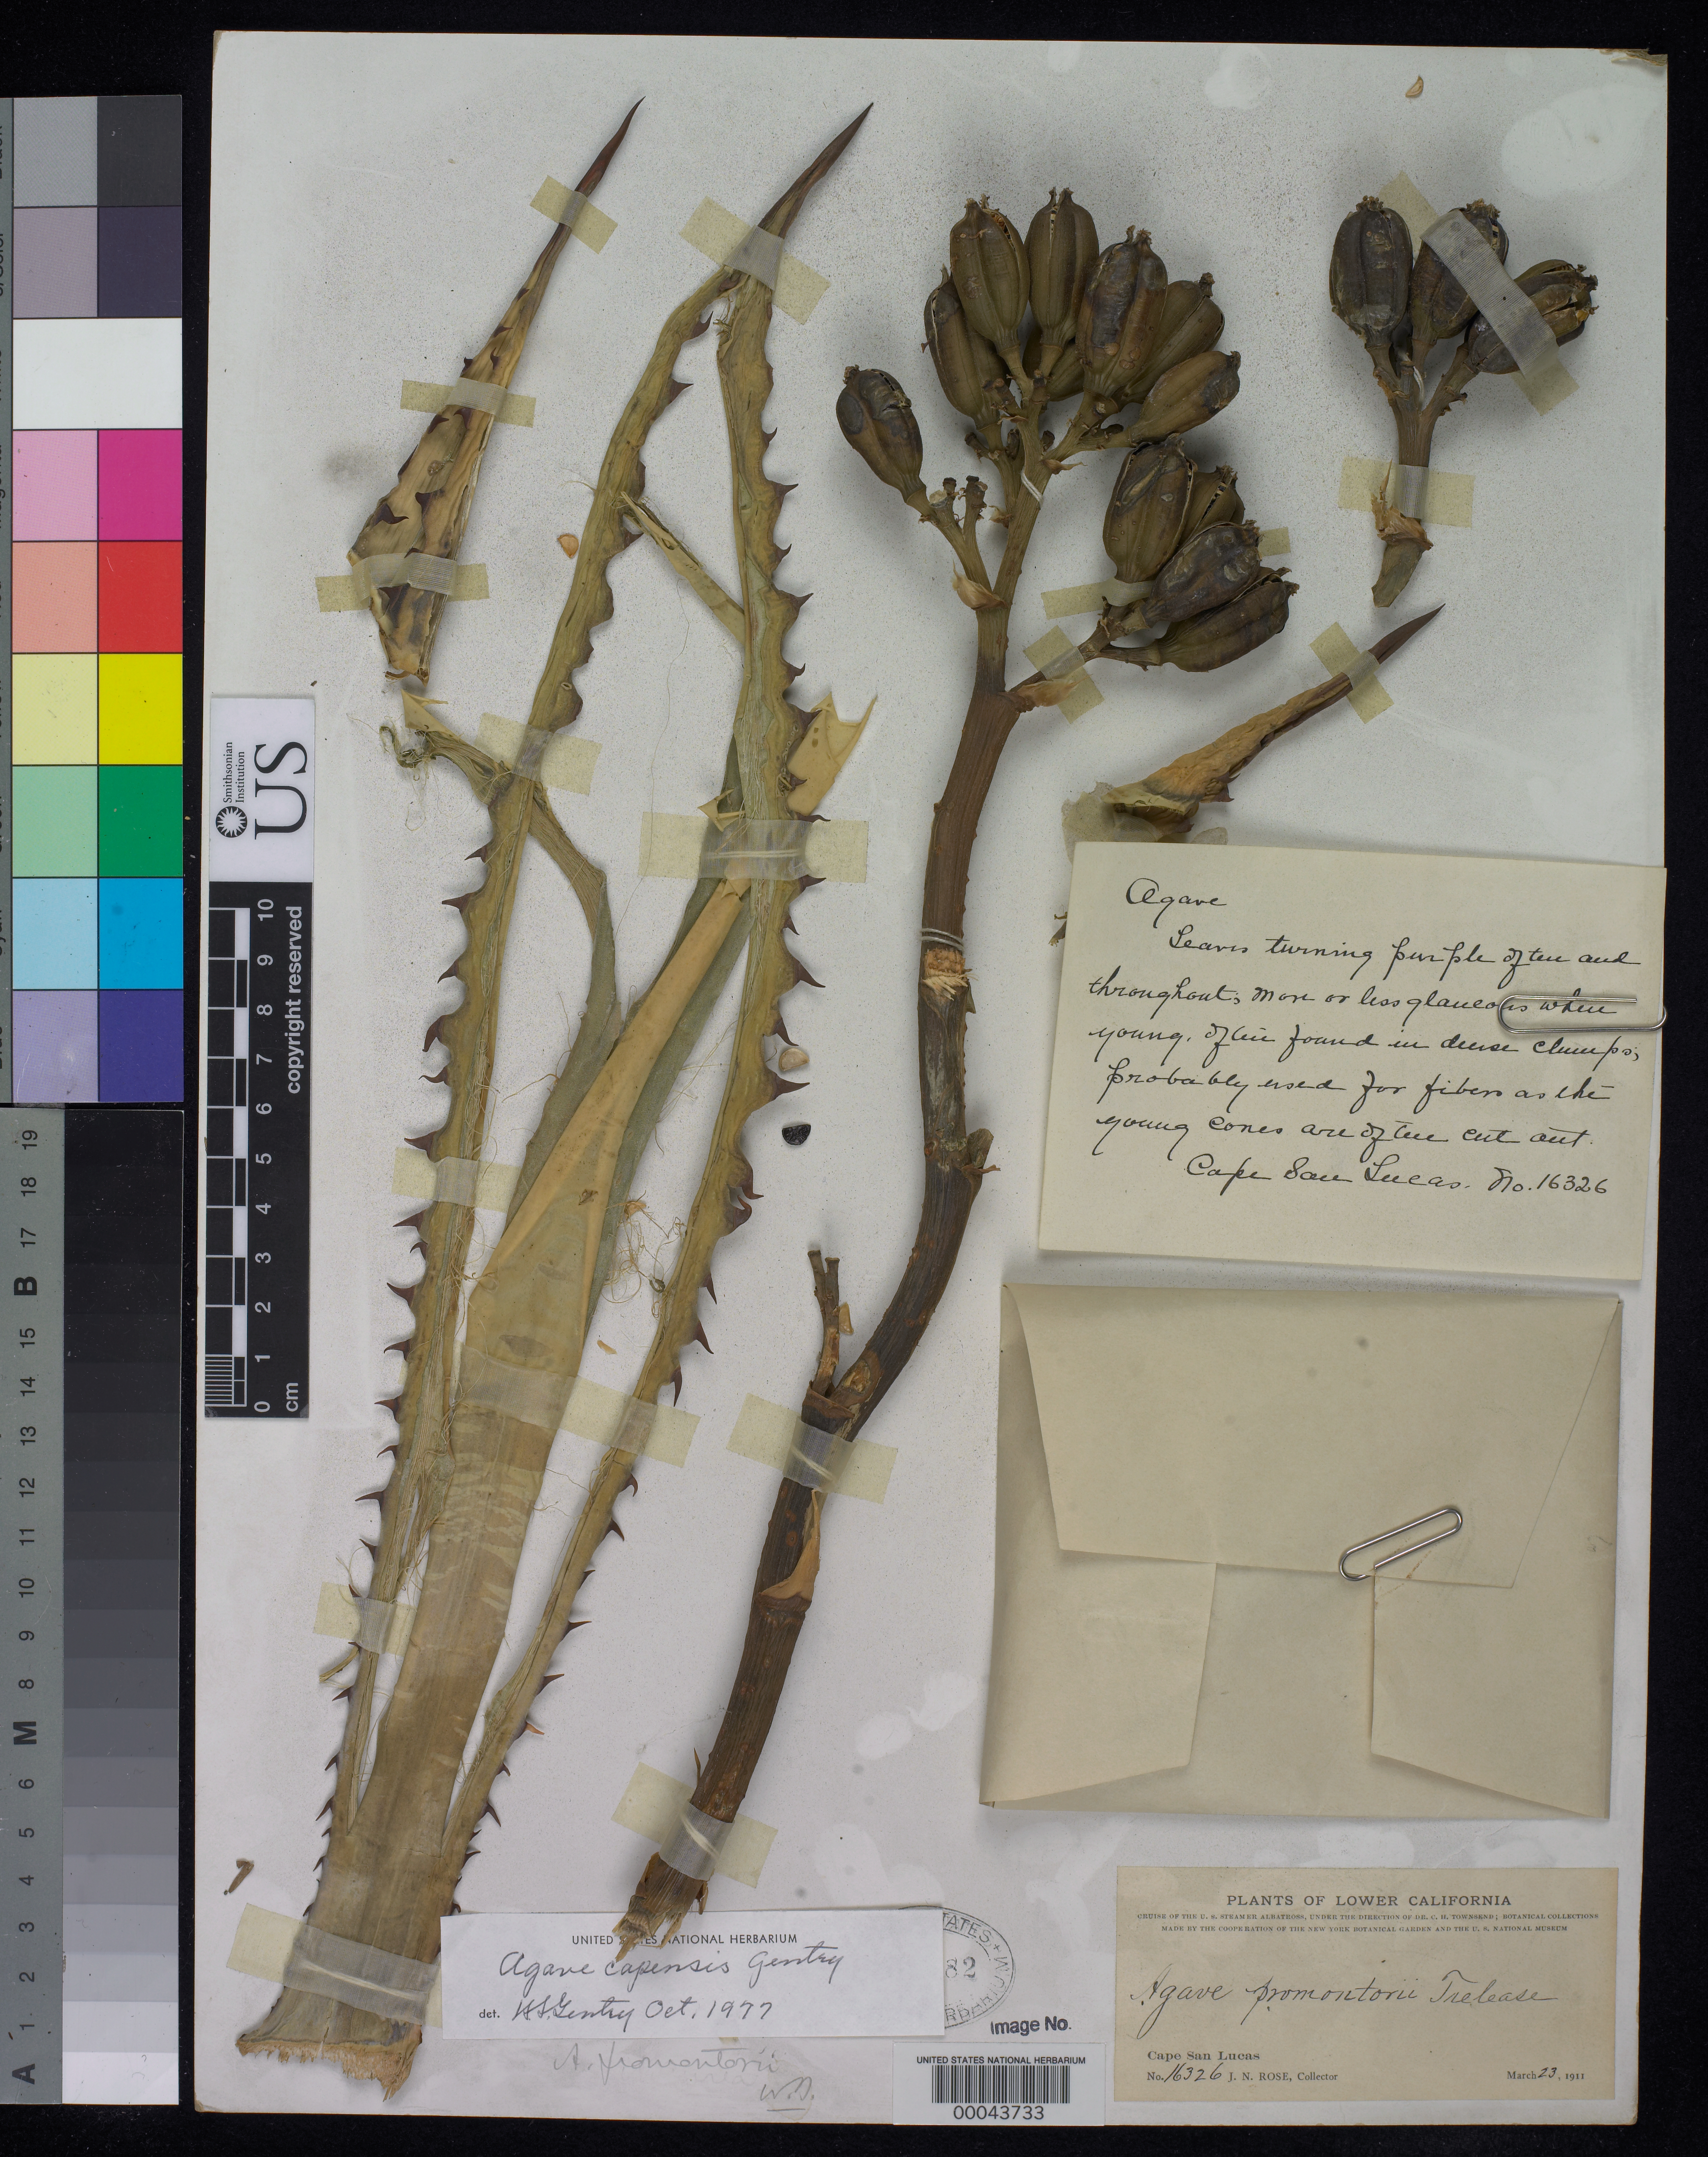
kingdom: Plantae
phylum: Tracheophyta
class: Liliopsida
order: Asparagales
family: Asparagaceae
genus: Agave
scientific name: Agave capensis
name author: Gentry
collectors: J. N. Rose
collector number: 16326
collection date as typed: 23 Mar 1911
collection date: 1911-03-23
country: Mexico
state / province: Baja California Sur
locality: Cape San Lucas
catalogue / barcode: US 638382